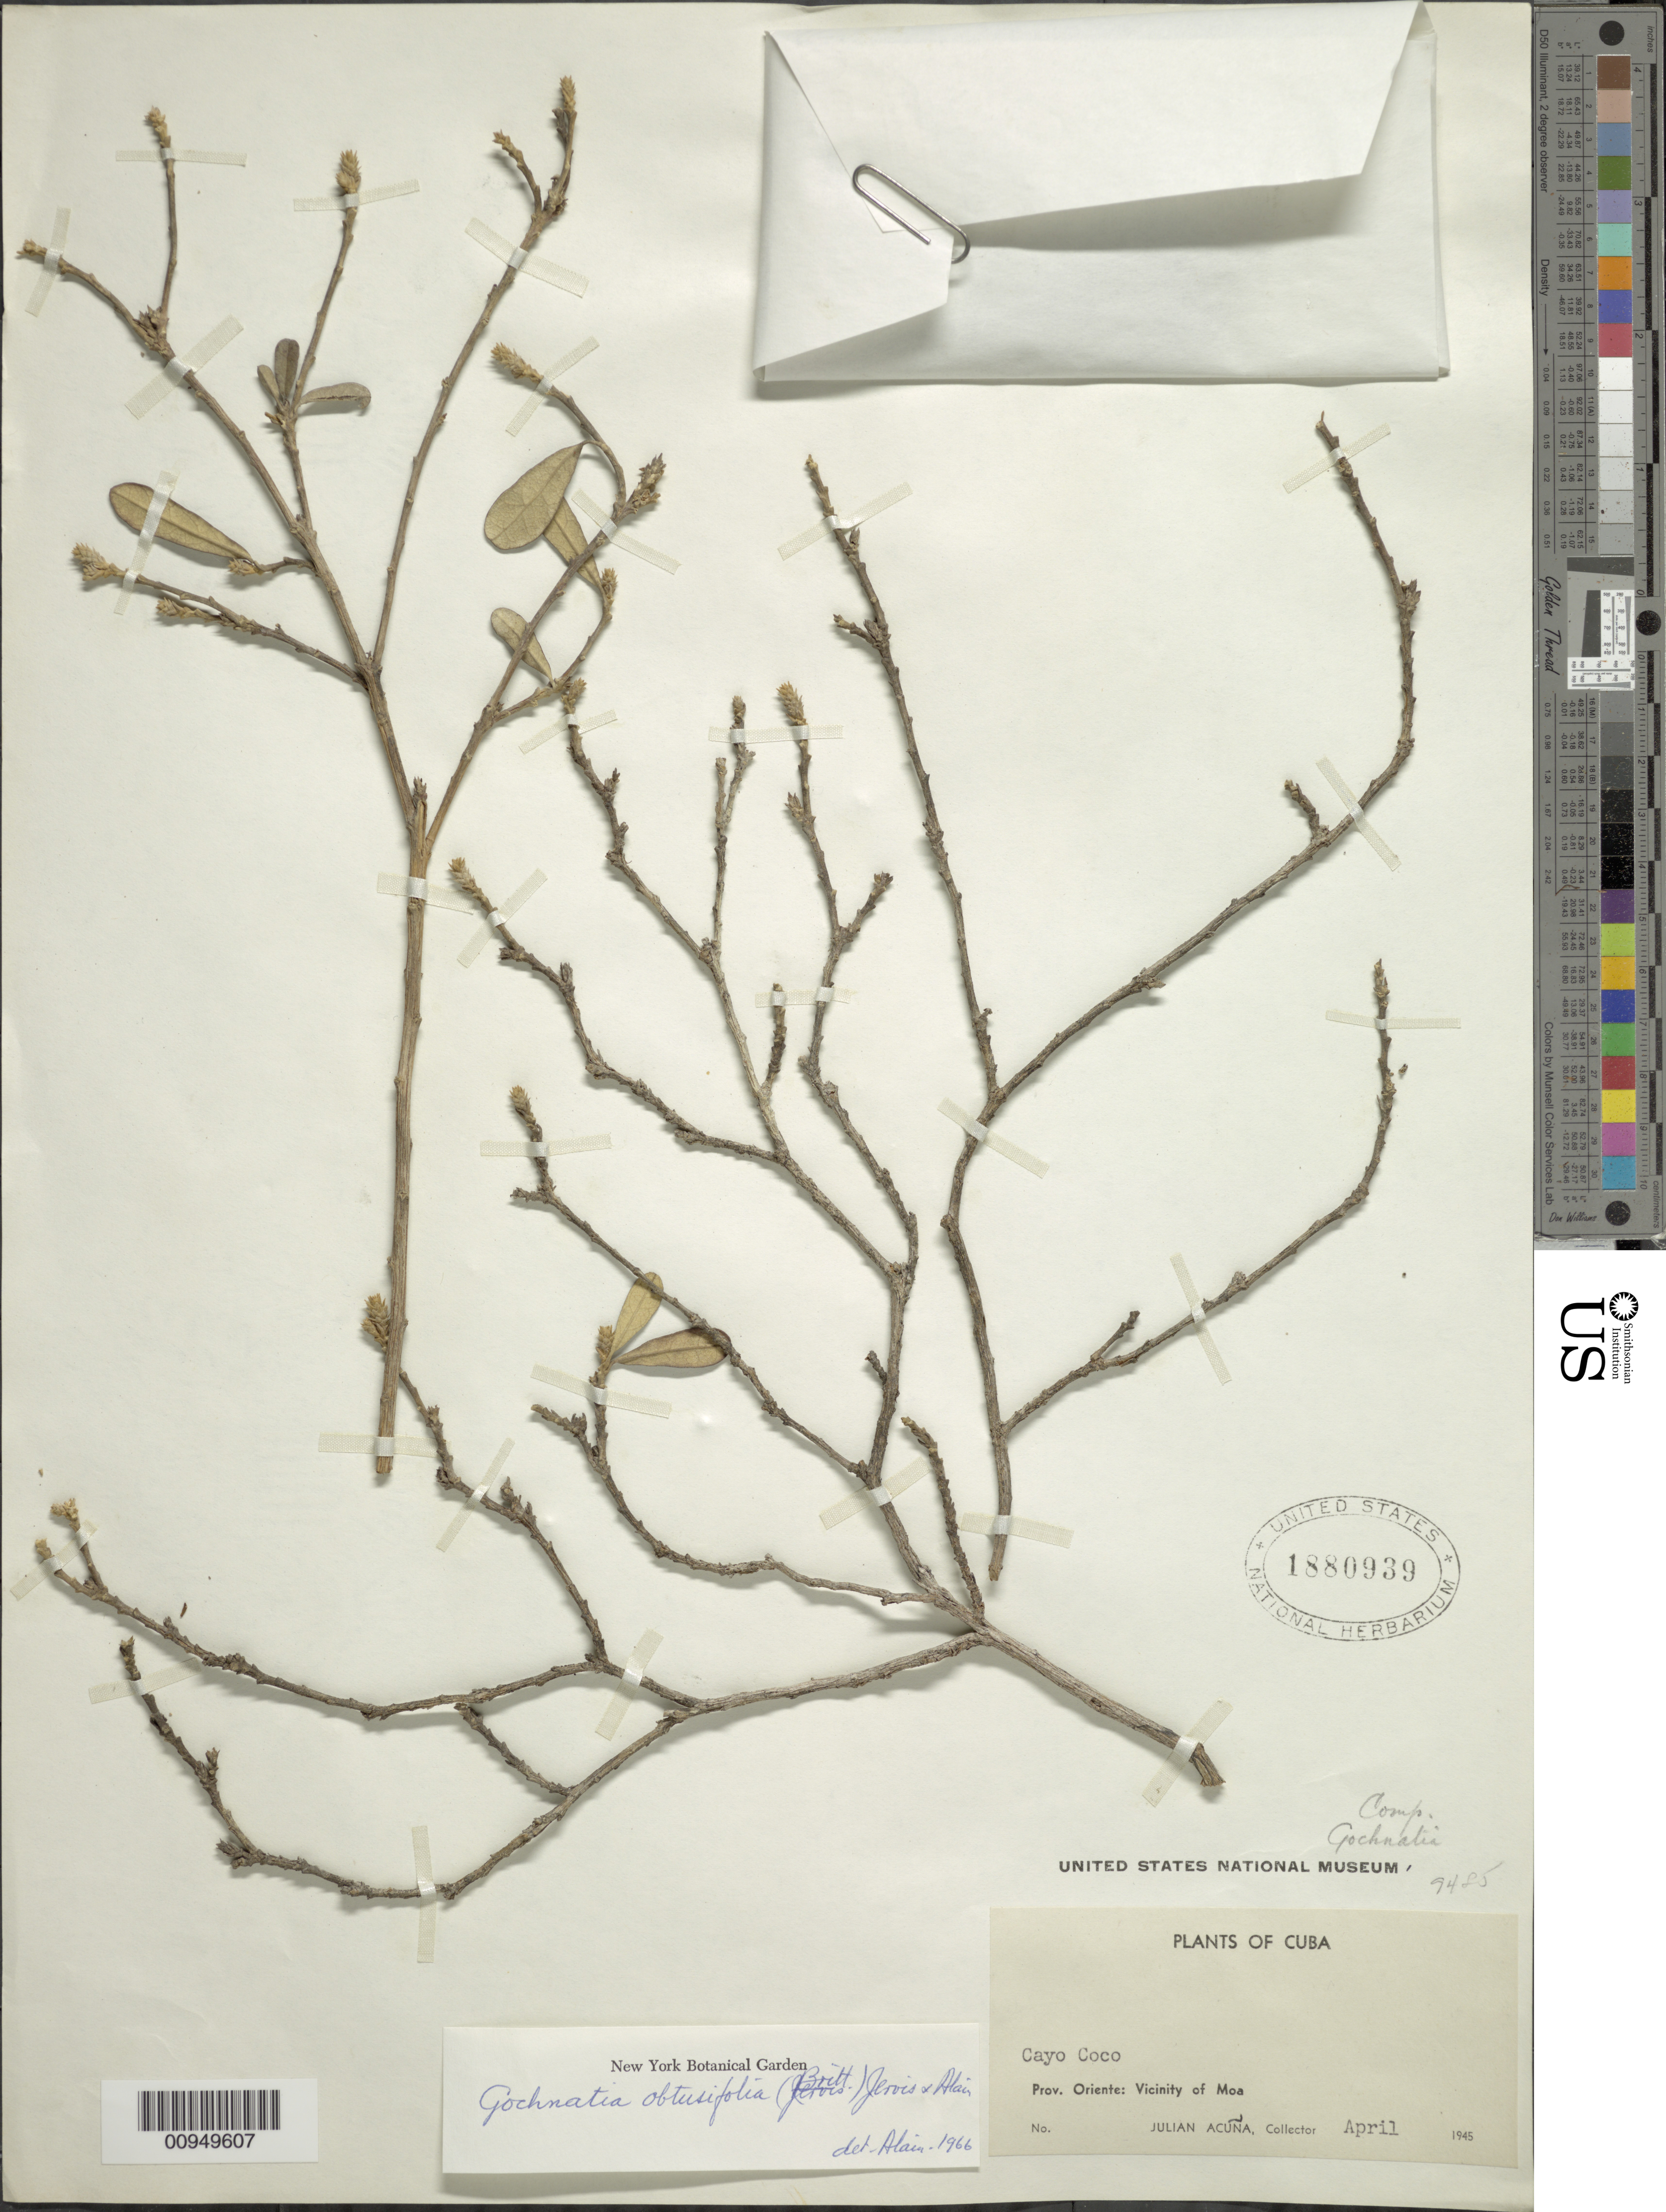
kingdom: Plantae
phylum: Tracheophyta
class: Magnoliopsida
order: Asterales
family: Asteraceae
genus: Anastraphia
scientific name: Anastraphia obtusifolia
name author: Britton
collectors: J. Acuña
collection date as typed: Apr 1945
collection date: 1945-04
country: Cuba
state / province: Holguín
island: Cuba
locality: Vicinity of Moa [Oriente], Cayo Coco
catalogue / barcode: US 1880939